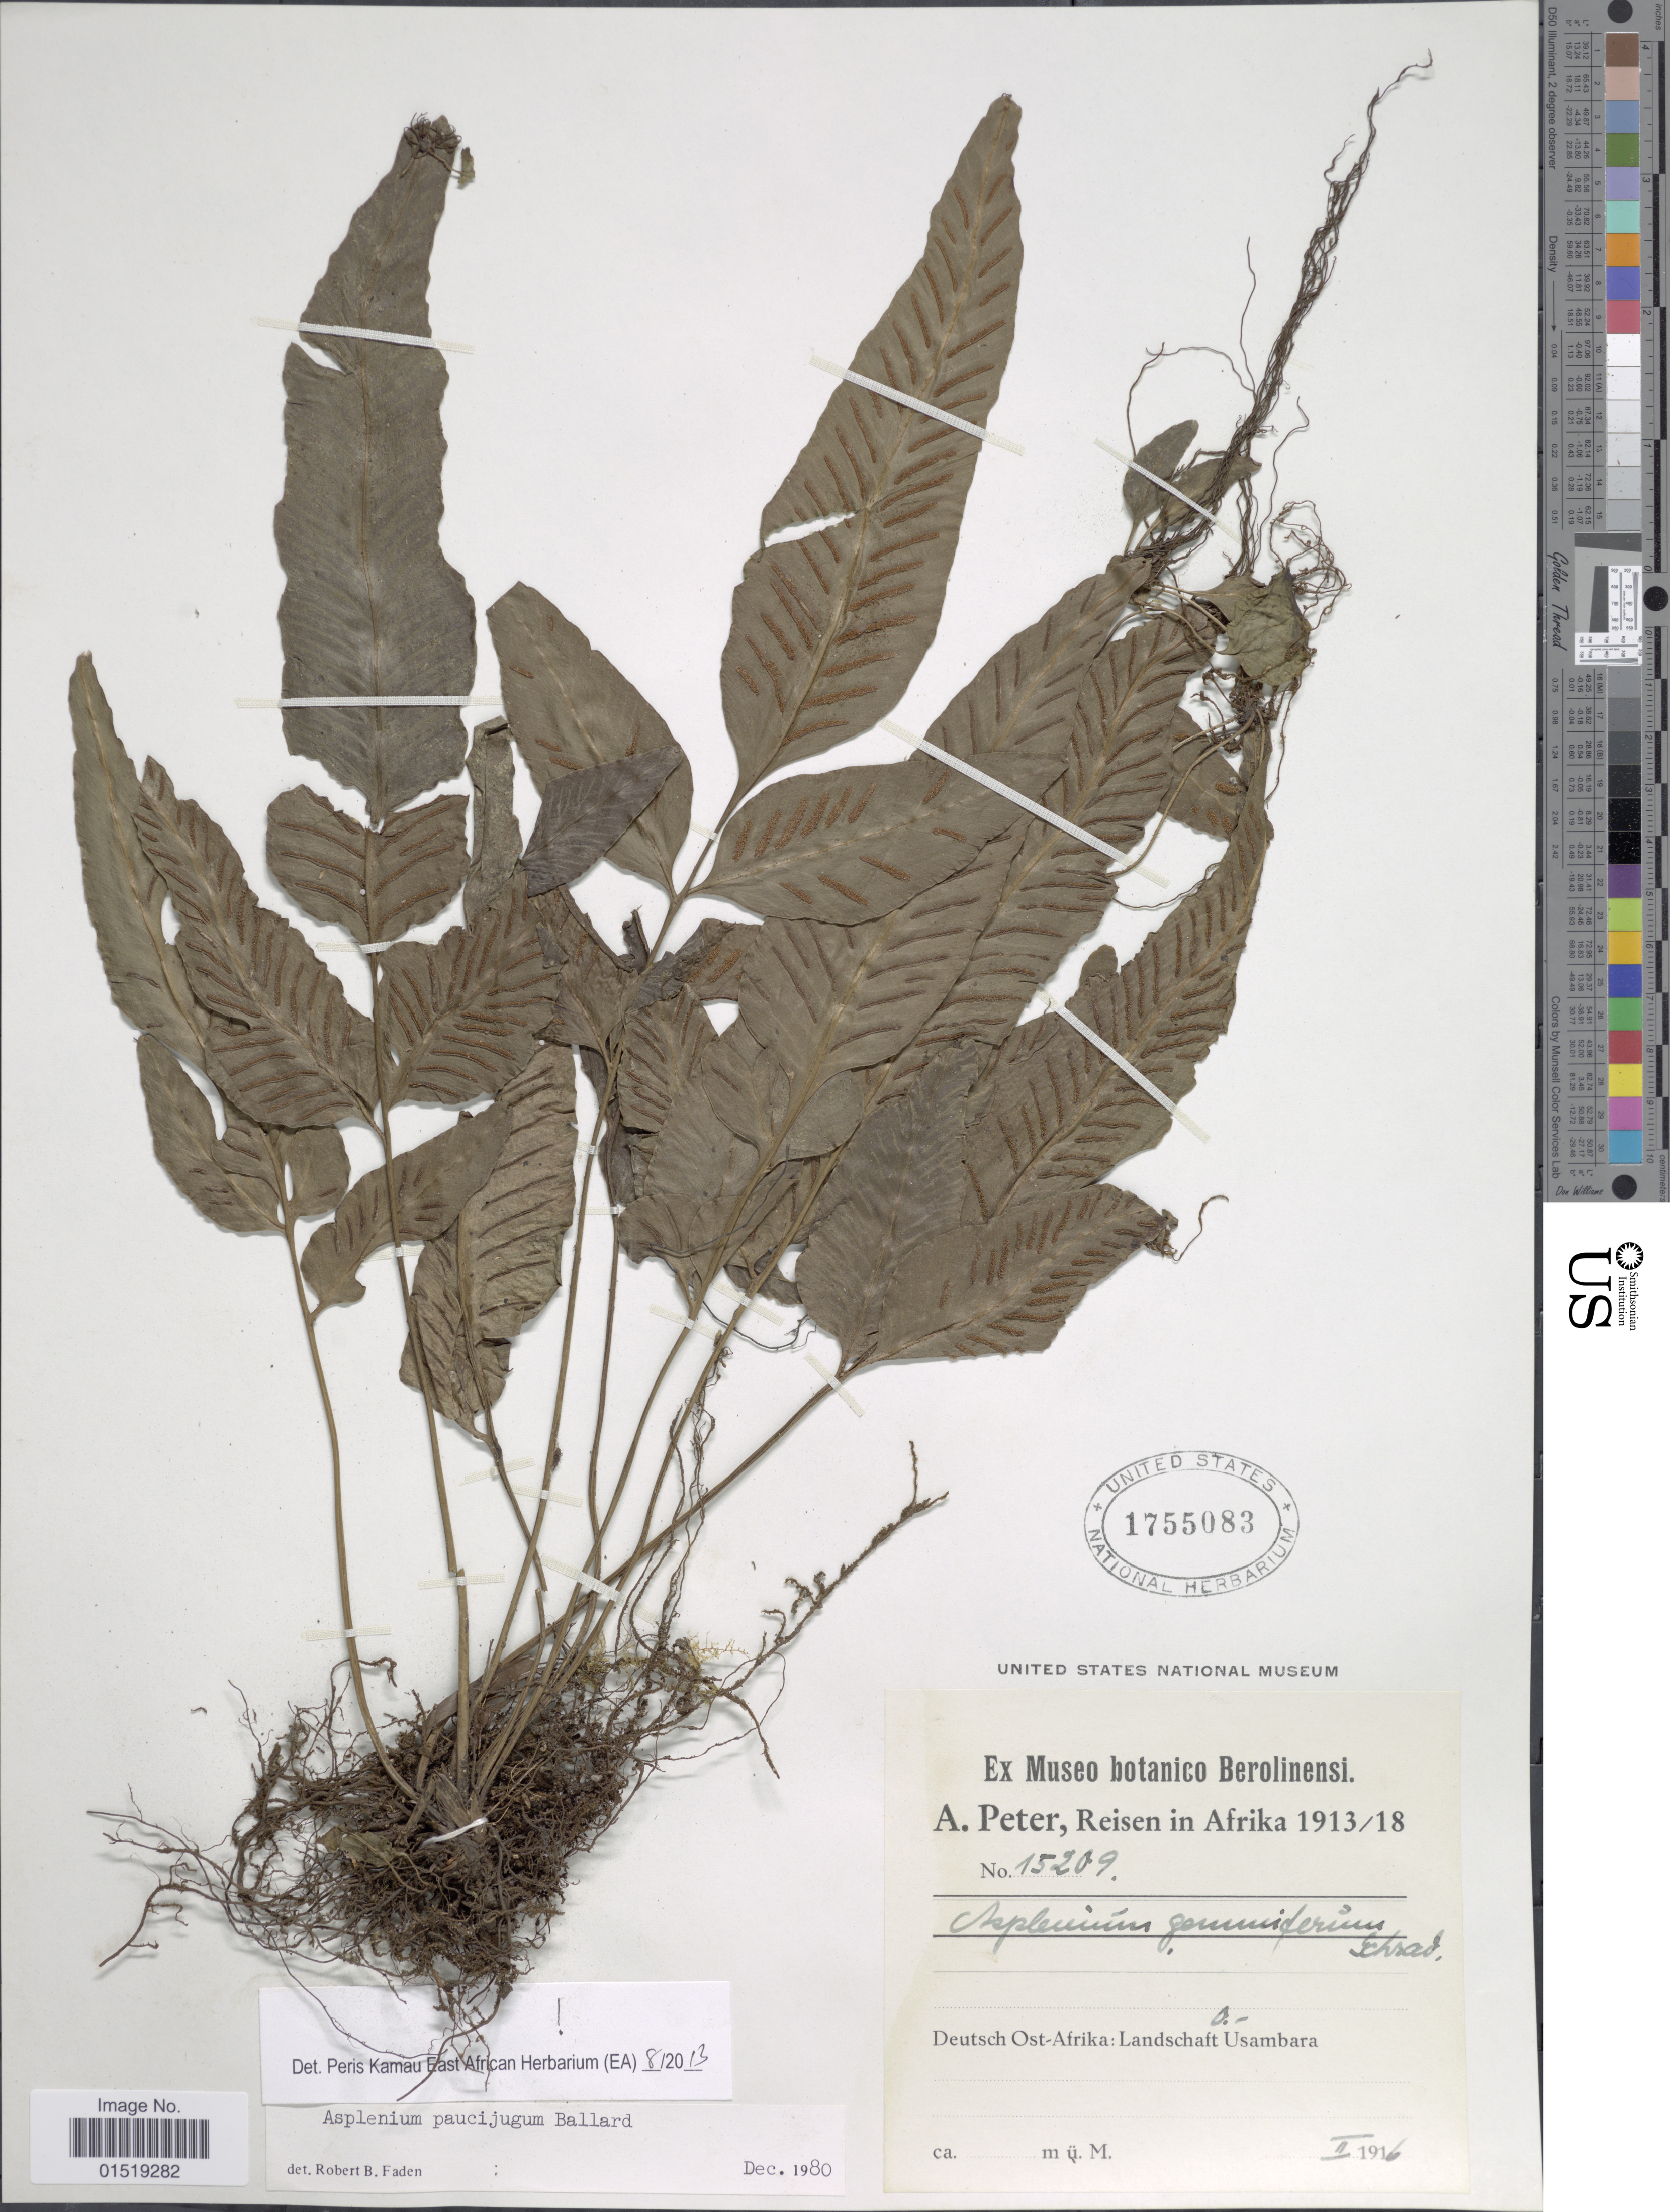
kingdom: Plantae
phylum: Tracheophyta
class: Polypodiopsida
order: Polypodiales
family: Aspleniaceae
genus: Asplenium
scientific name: Asplenium paucijugum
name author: Ballard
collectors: A. Peter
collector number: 15209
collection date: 1916-02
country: Tanzania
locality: Deutsch Ost-Afrika: Landschaft O-Usambara.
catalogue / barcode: US 1755083